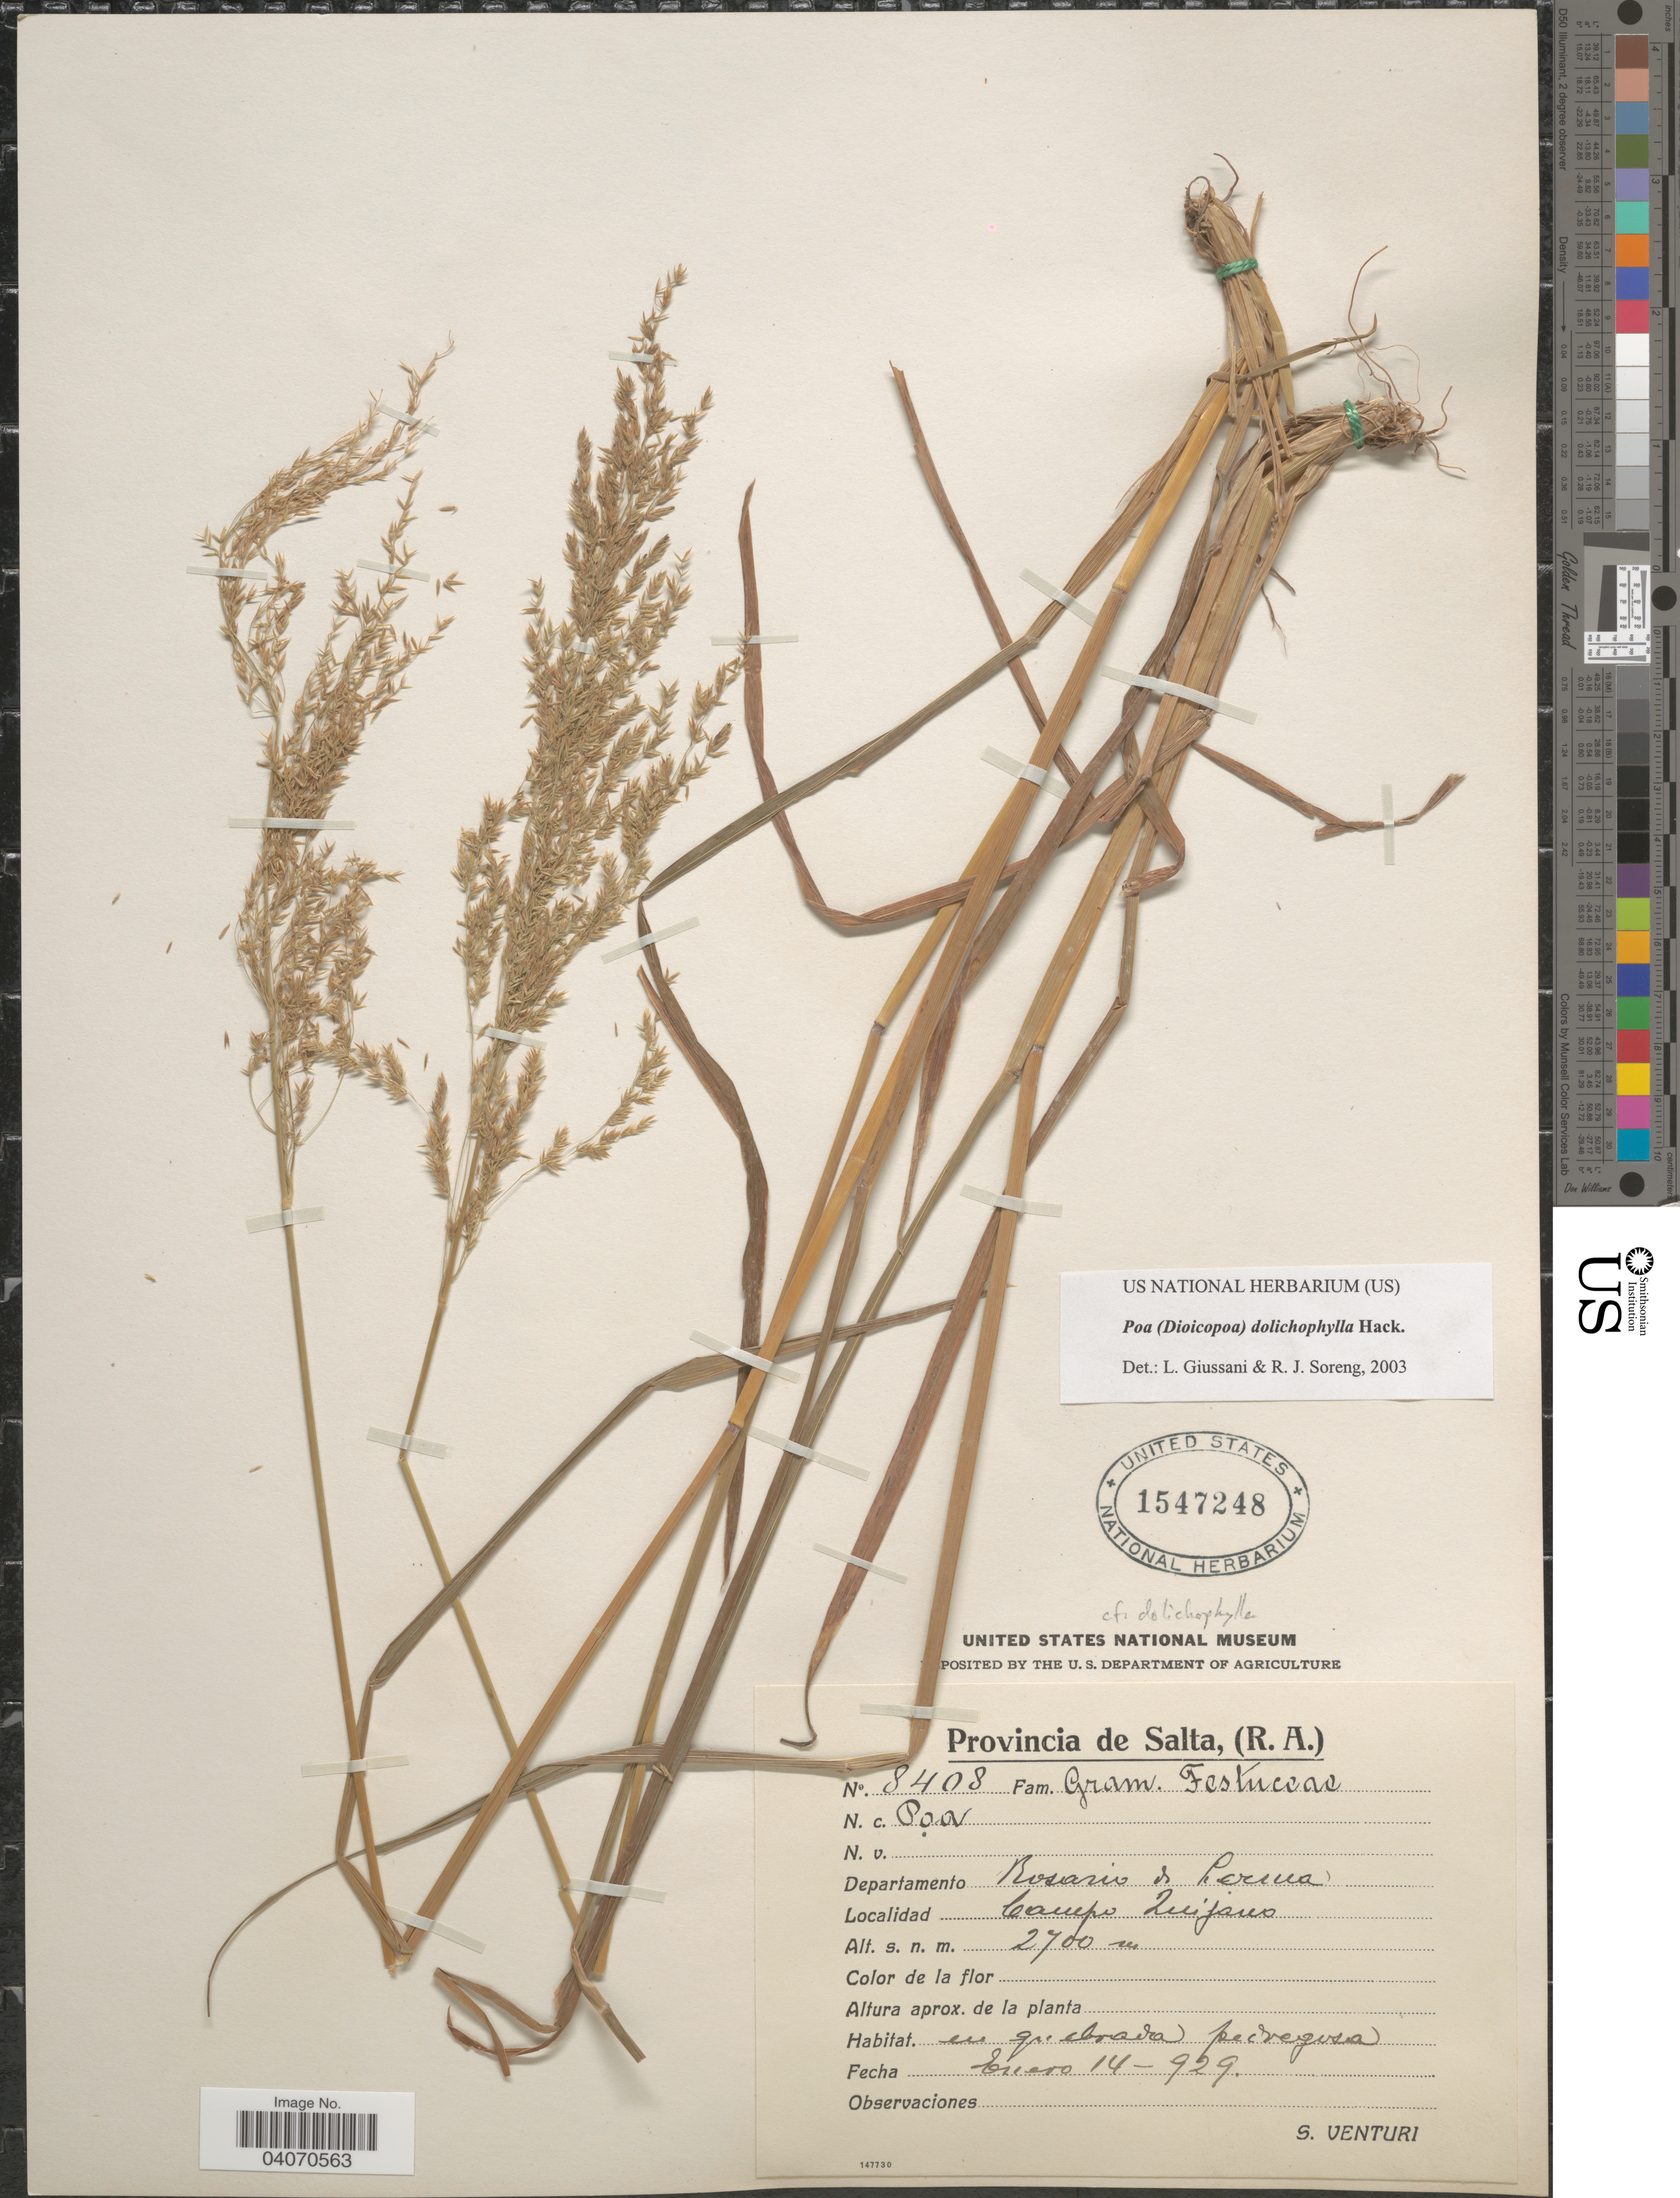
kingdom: Plantae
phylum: Tracheophyta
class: Liliopsida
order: Poales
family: Poaceae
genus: Poa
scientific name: Poa dolichophylla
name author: Hack.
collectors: S. Venturi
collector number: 8408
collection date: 1929-01-14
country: Argentina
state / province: Salta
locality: Departamento Rosario de Lerma. Campo Quijano.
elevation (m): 2700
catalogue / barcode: US 1547248